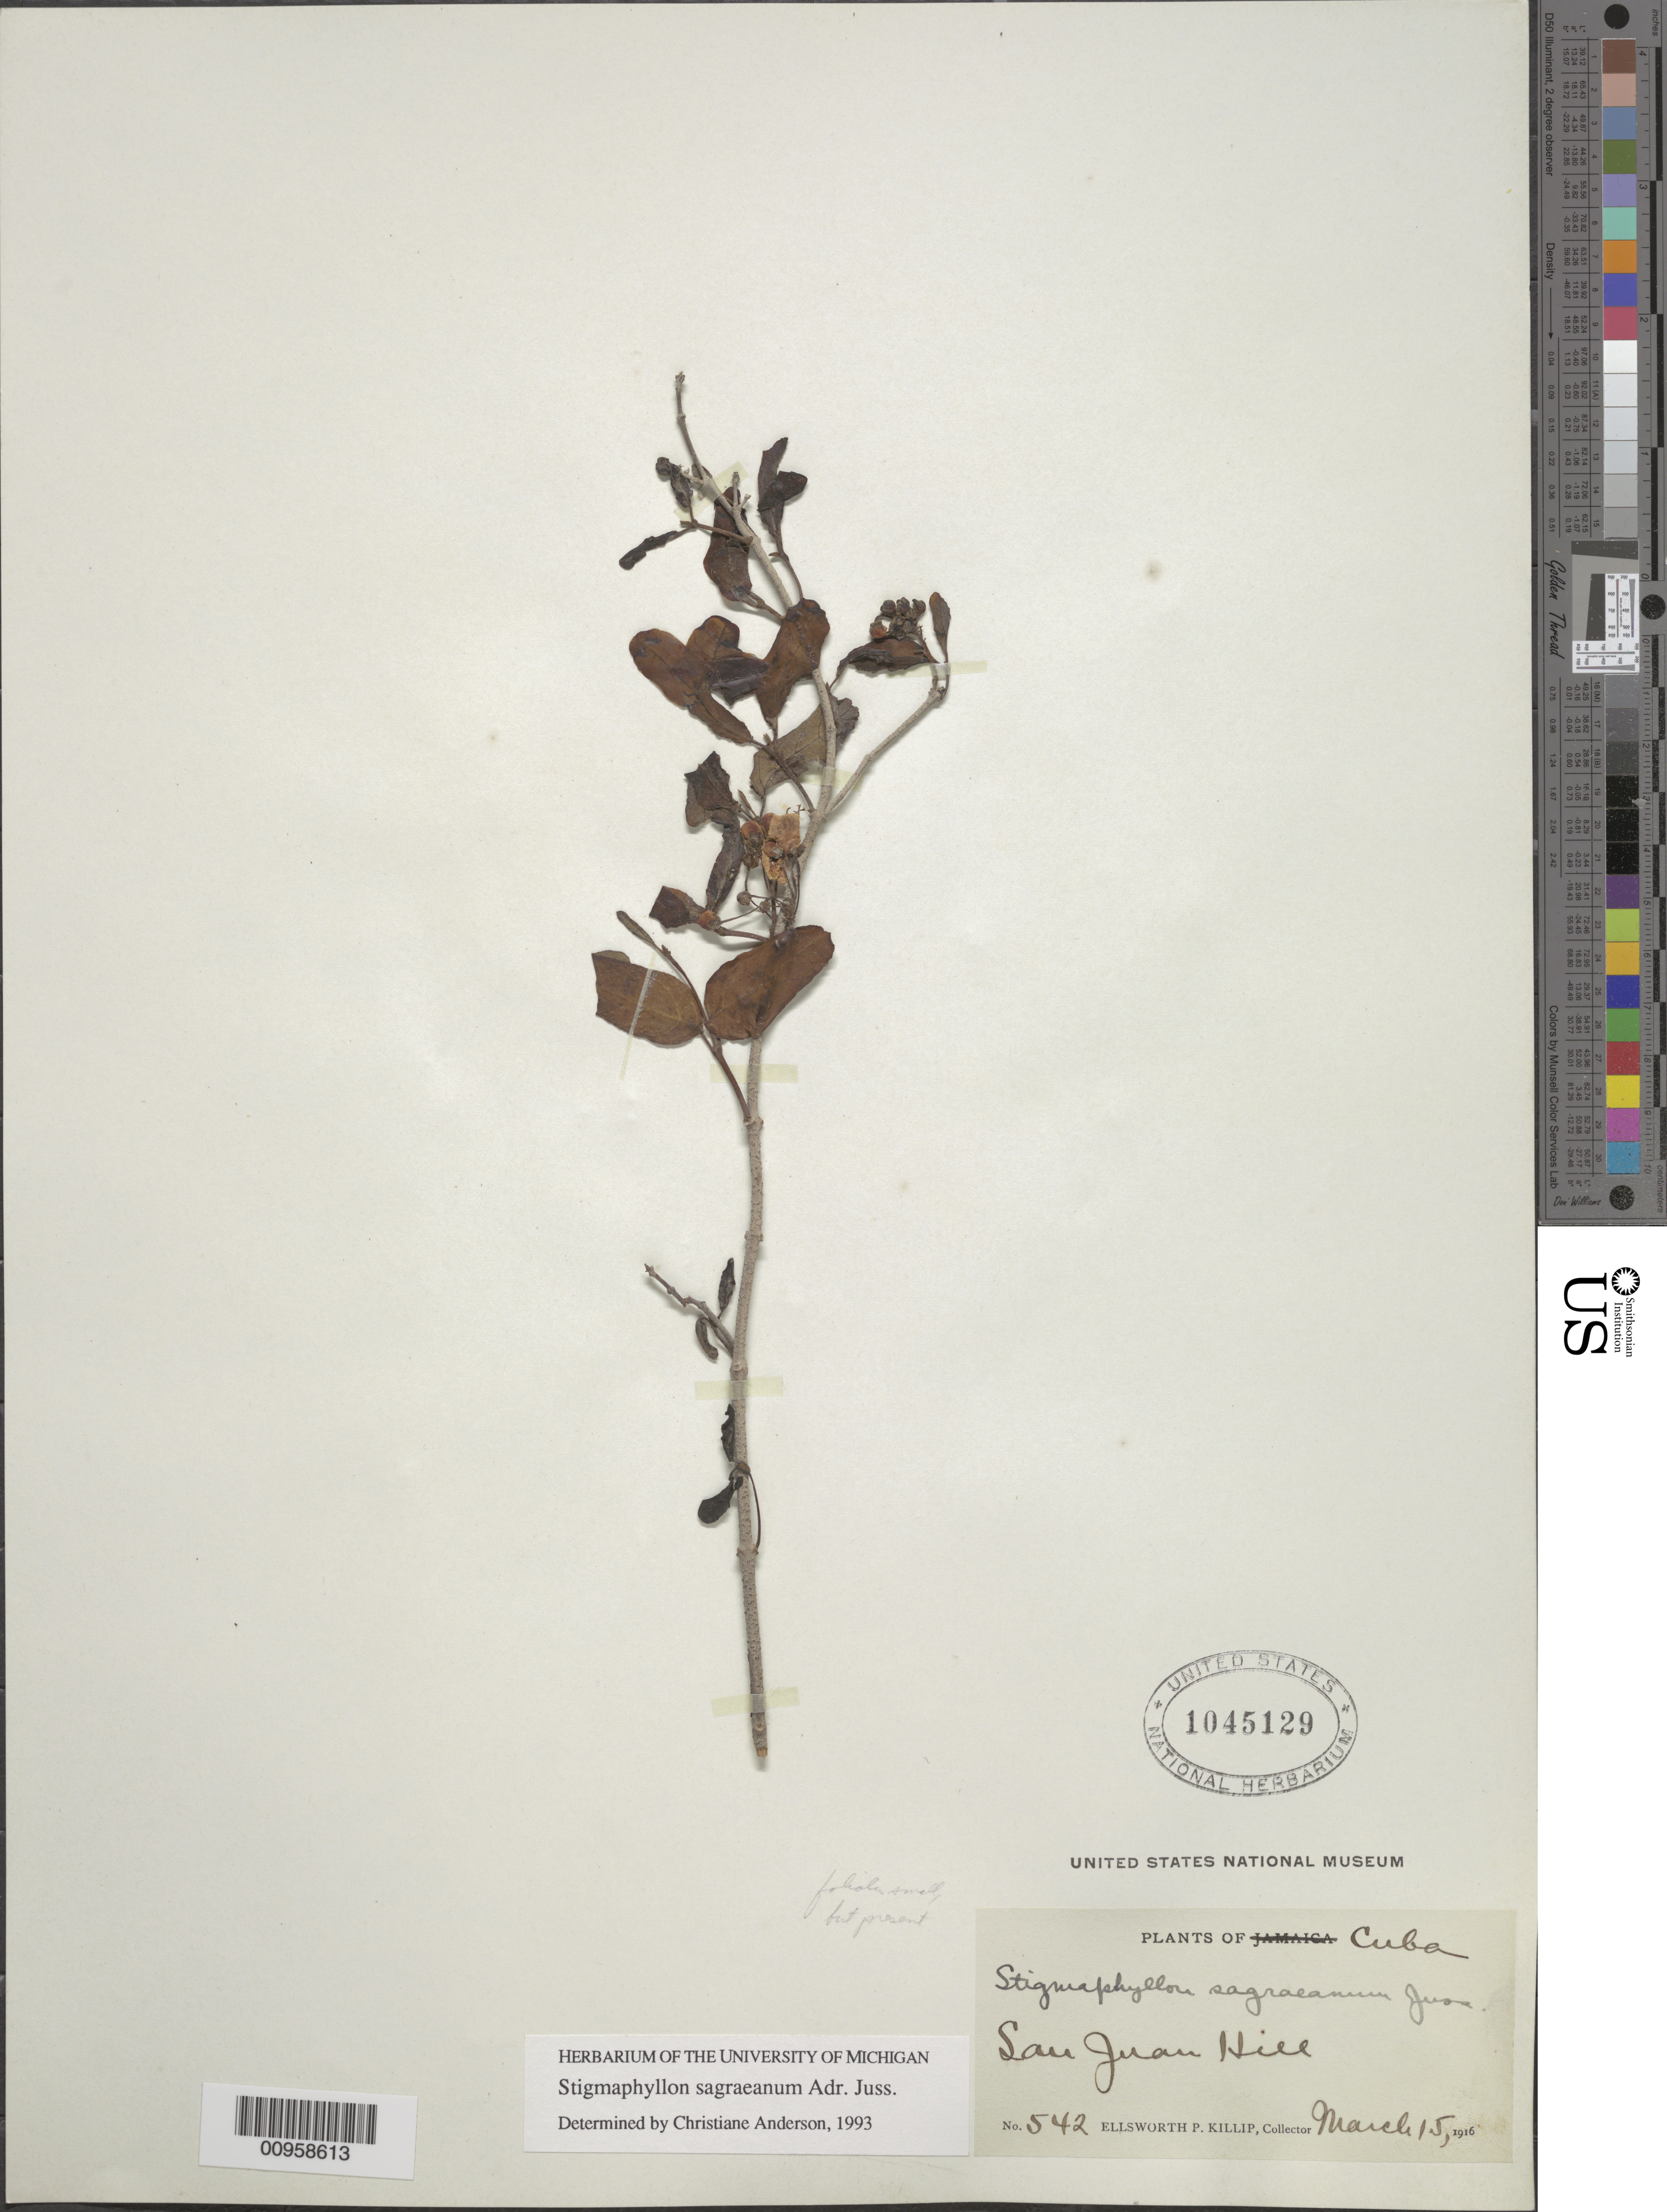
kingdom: Plantae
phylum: Tracheophyta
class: Magnoliopsida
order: Malpighiales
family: Malpighiaceae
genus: Stigmaphyllon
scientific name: Stigmaphyllon sagraeanum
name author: Juss.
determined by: Anderson, C.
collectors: E. P. Killip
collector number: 542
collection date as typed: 15 Mar 1916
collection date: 1916-03-15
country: Cuba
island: Isla de la Juventud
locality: San Juan Hill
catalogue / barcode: US 1045129